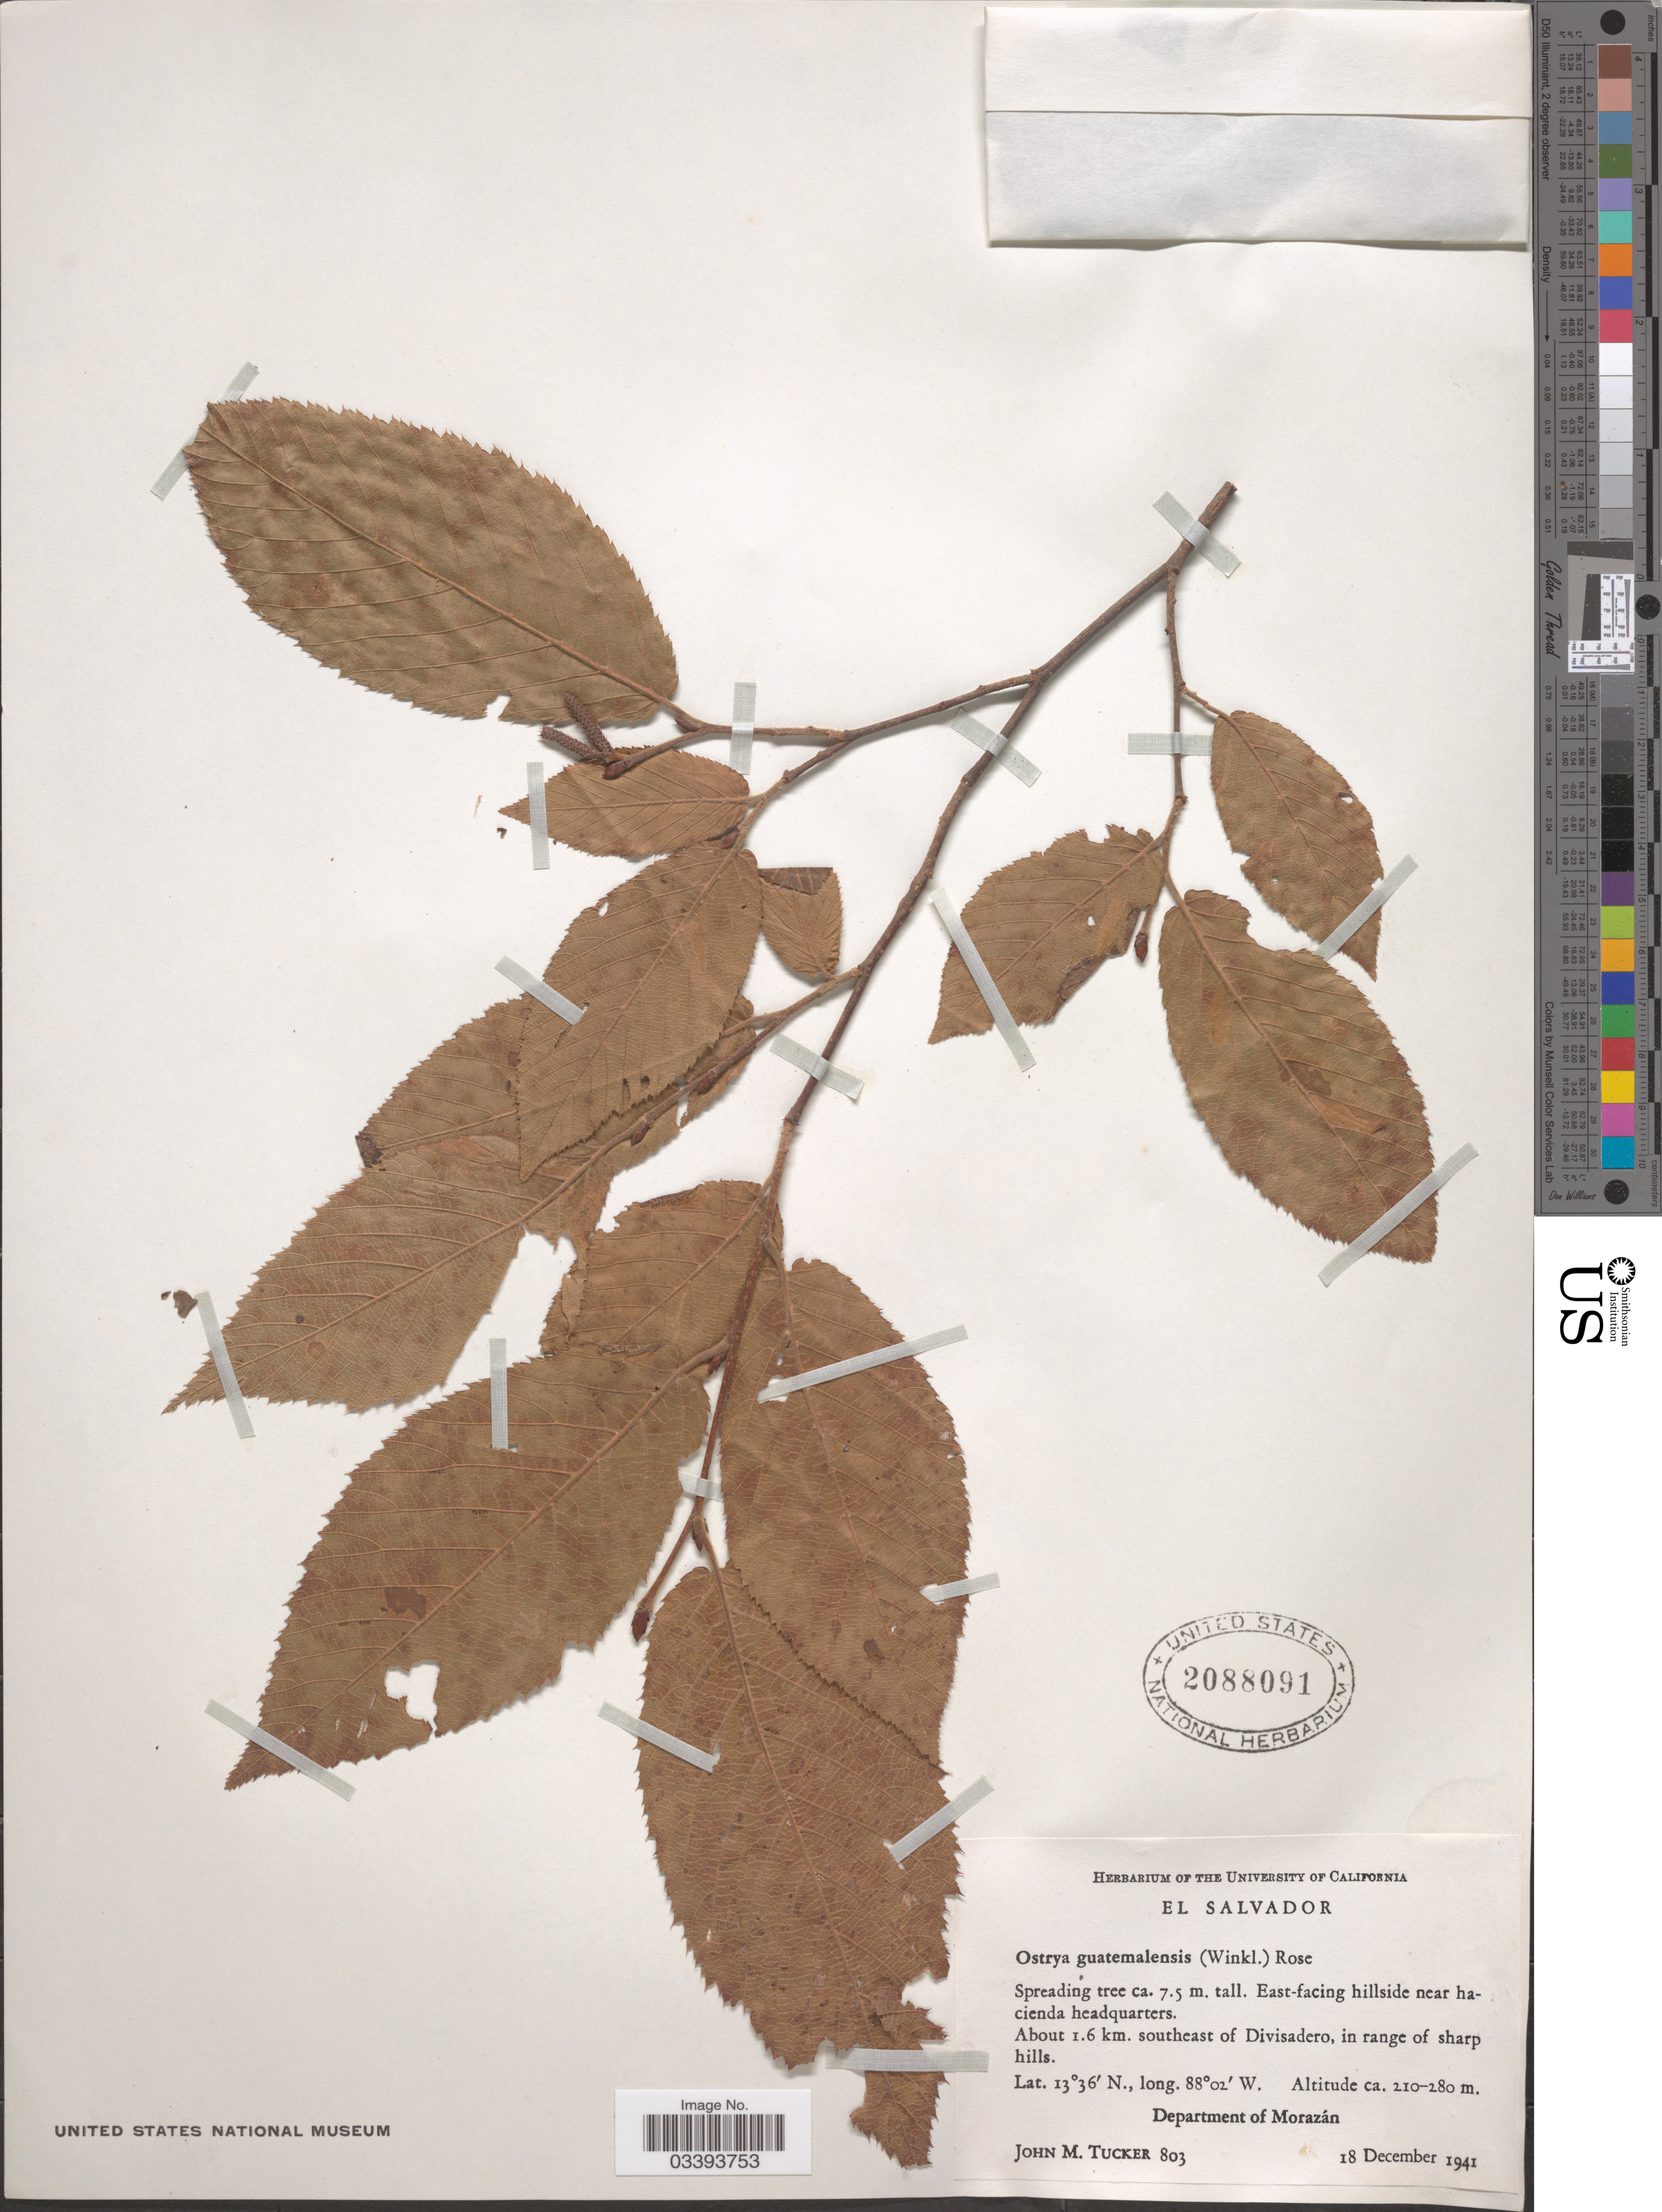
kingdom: Plantae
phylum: Tracheophyta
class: Magnoliopsida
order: Fagales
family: Betulaceae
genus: Ostrya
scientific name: Ostrya guatemalensis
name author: (H.J.P. Winkl.) Rose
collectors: J. M. Tucker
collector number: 803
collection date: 1941-12-18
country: El Salvador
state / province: Morazan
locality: About 1.6 km. southeast of Divisadero, in range of sharp hills. Department of Morazán.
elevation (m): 210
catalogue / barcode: US 2088091